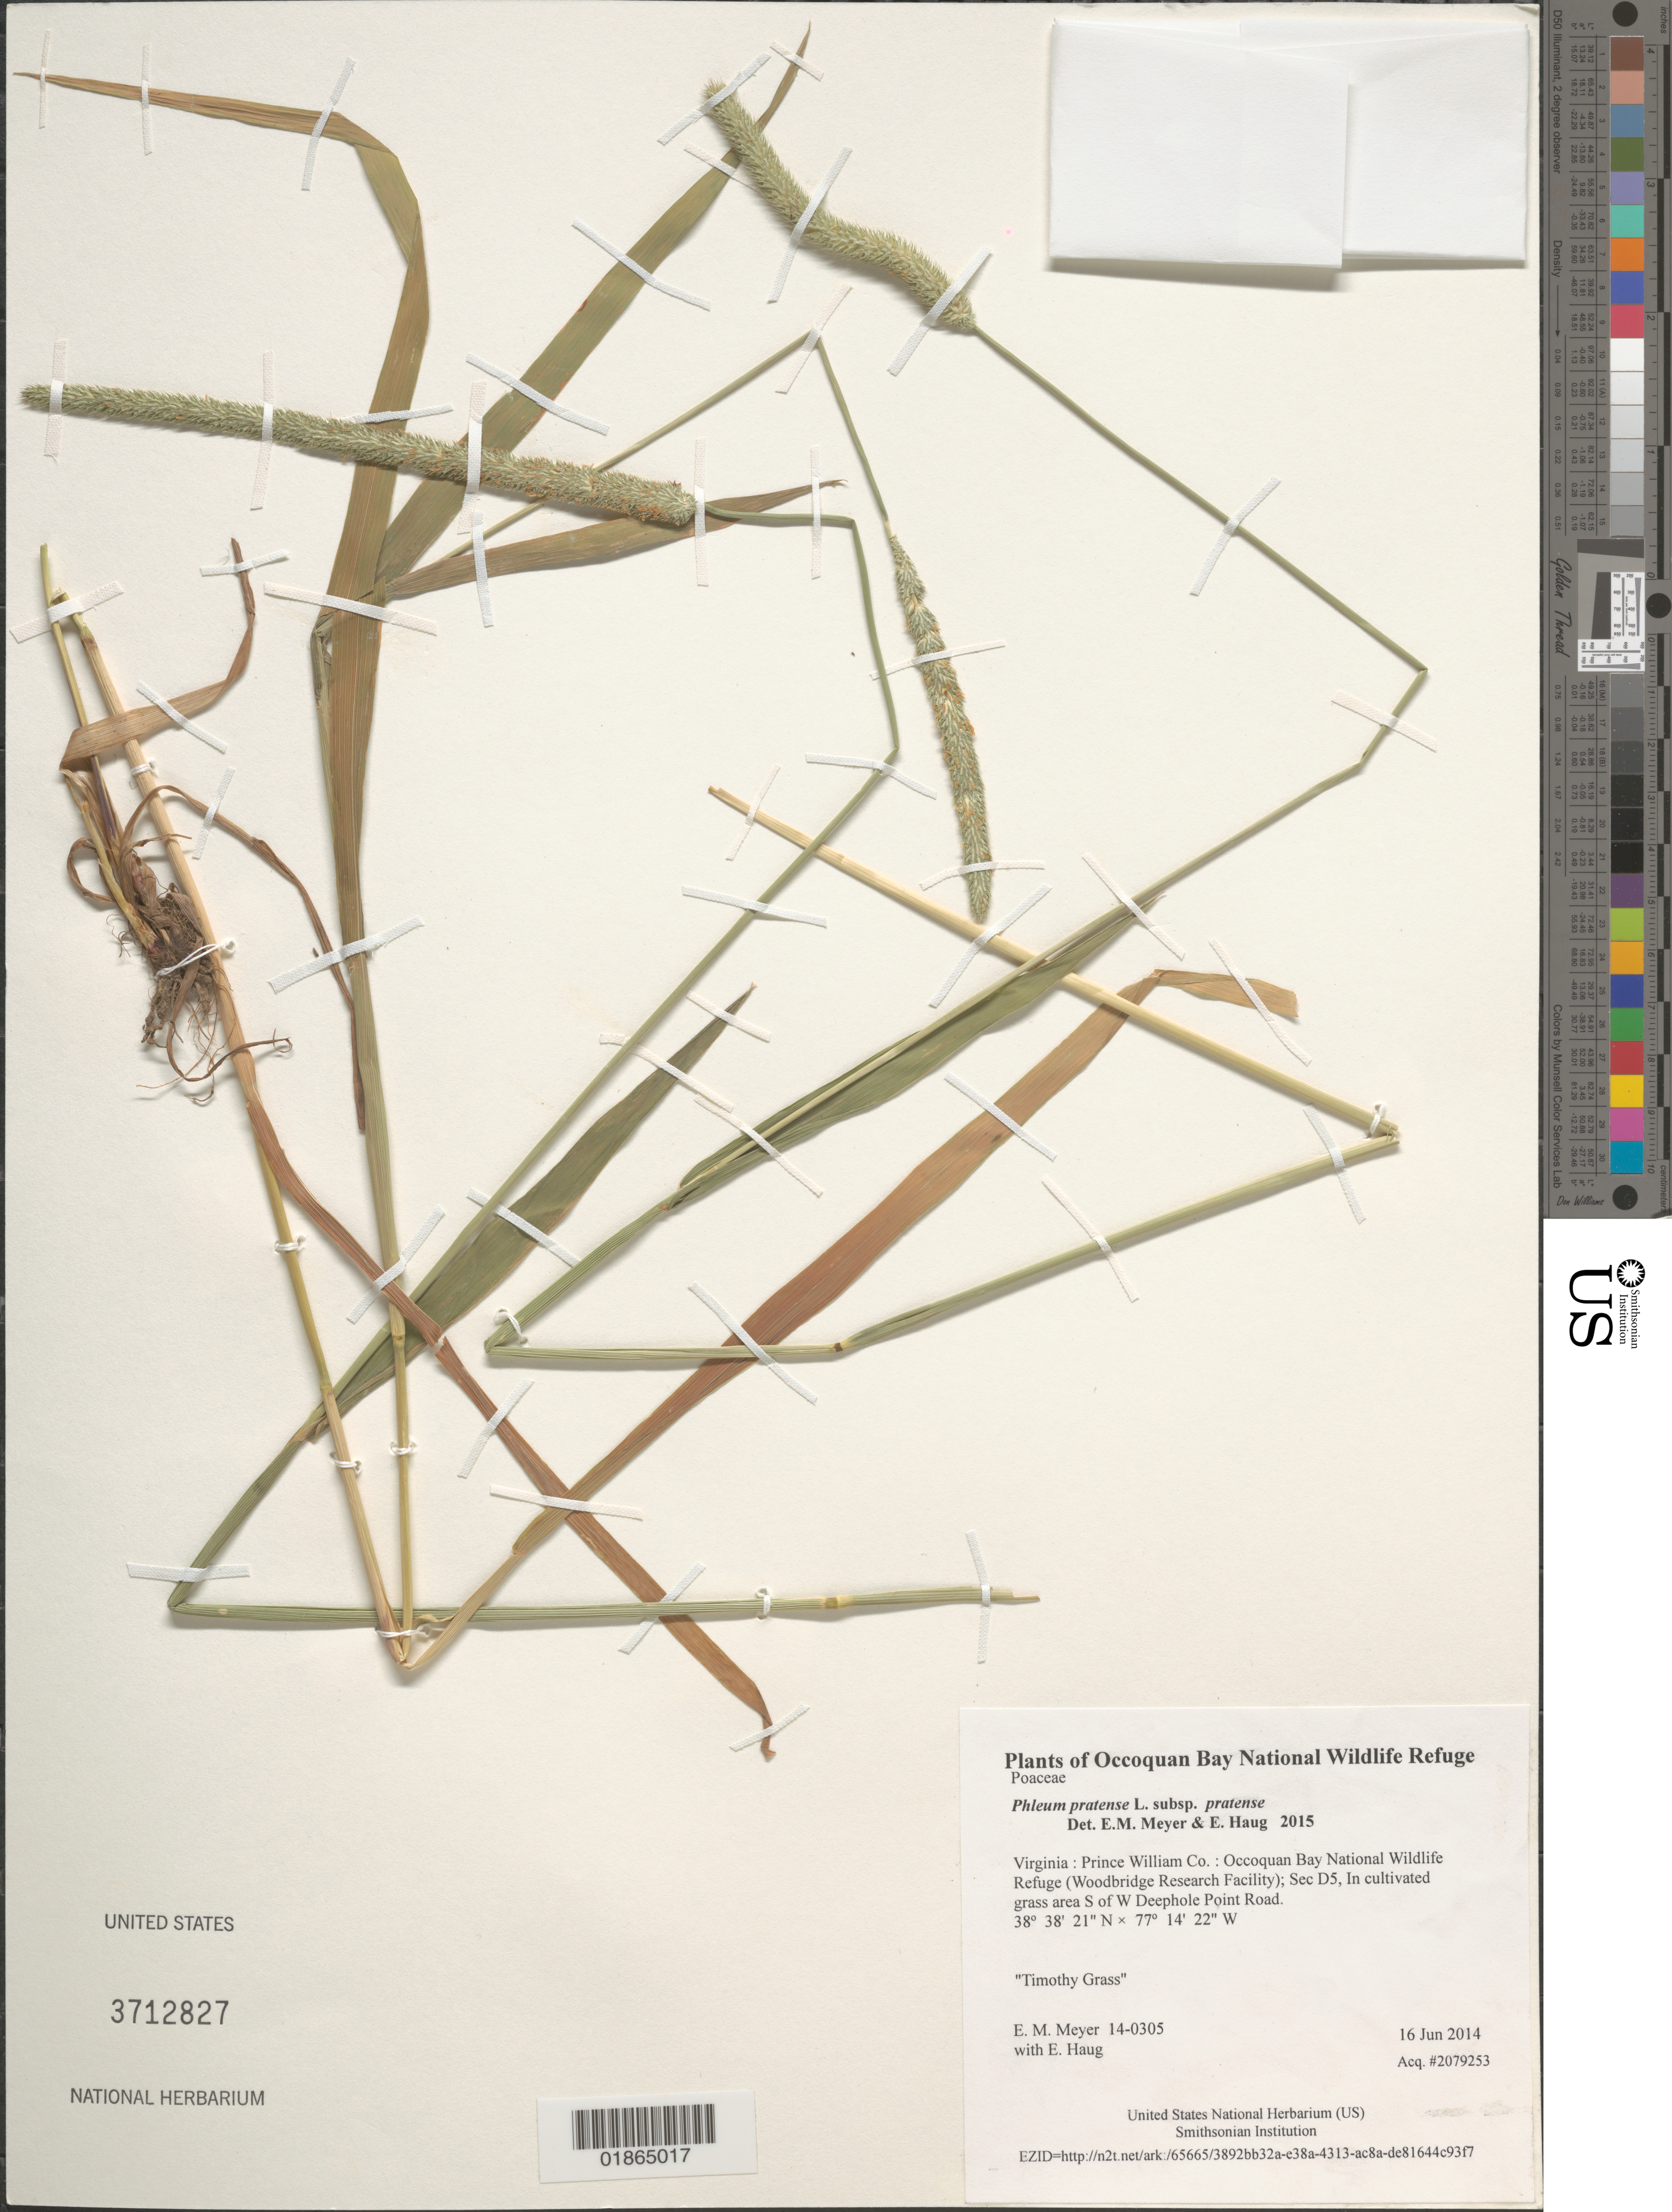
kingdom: Plantae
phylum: Tracheophyta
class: Liliopsida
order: Poales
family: Poaceae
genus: Phleum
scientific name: Phleum pratense subsp. pratense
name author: L.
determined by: Meyer, E. M.; Haug, E.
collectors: E. M. Meyer & E. Haug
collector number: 14-0305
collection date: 2014-06-16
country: United States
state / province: Virginia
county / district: Prince William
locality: Occoquan Bay National Wildlife Refuge (Woodbridge Research Facility); Sec D5, In cultivated grass area S of W Deephole Point Road.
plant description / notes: Timothy Grass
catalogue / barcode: US 3712827